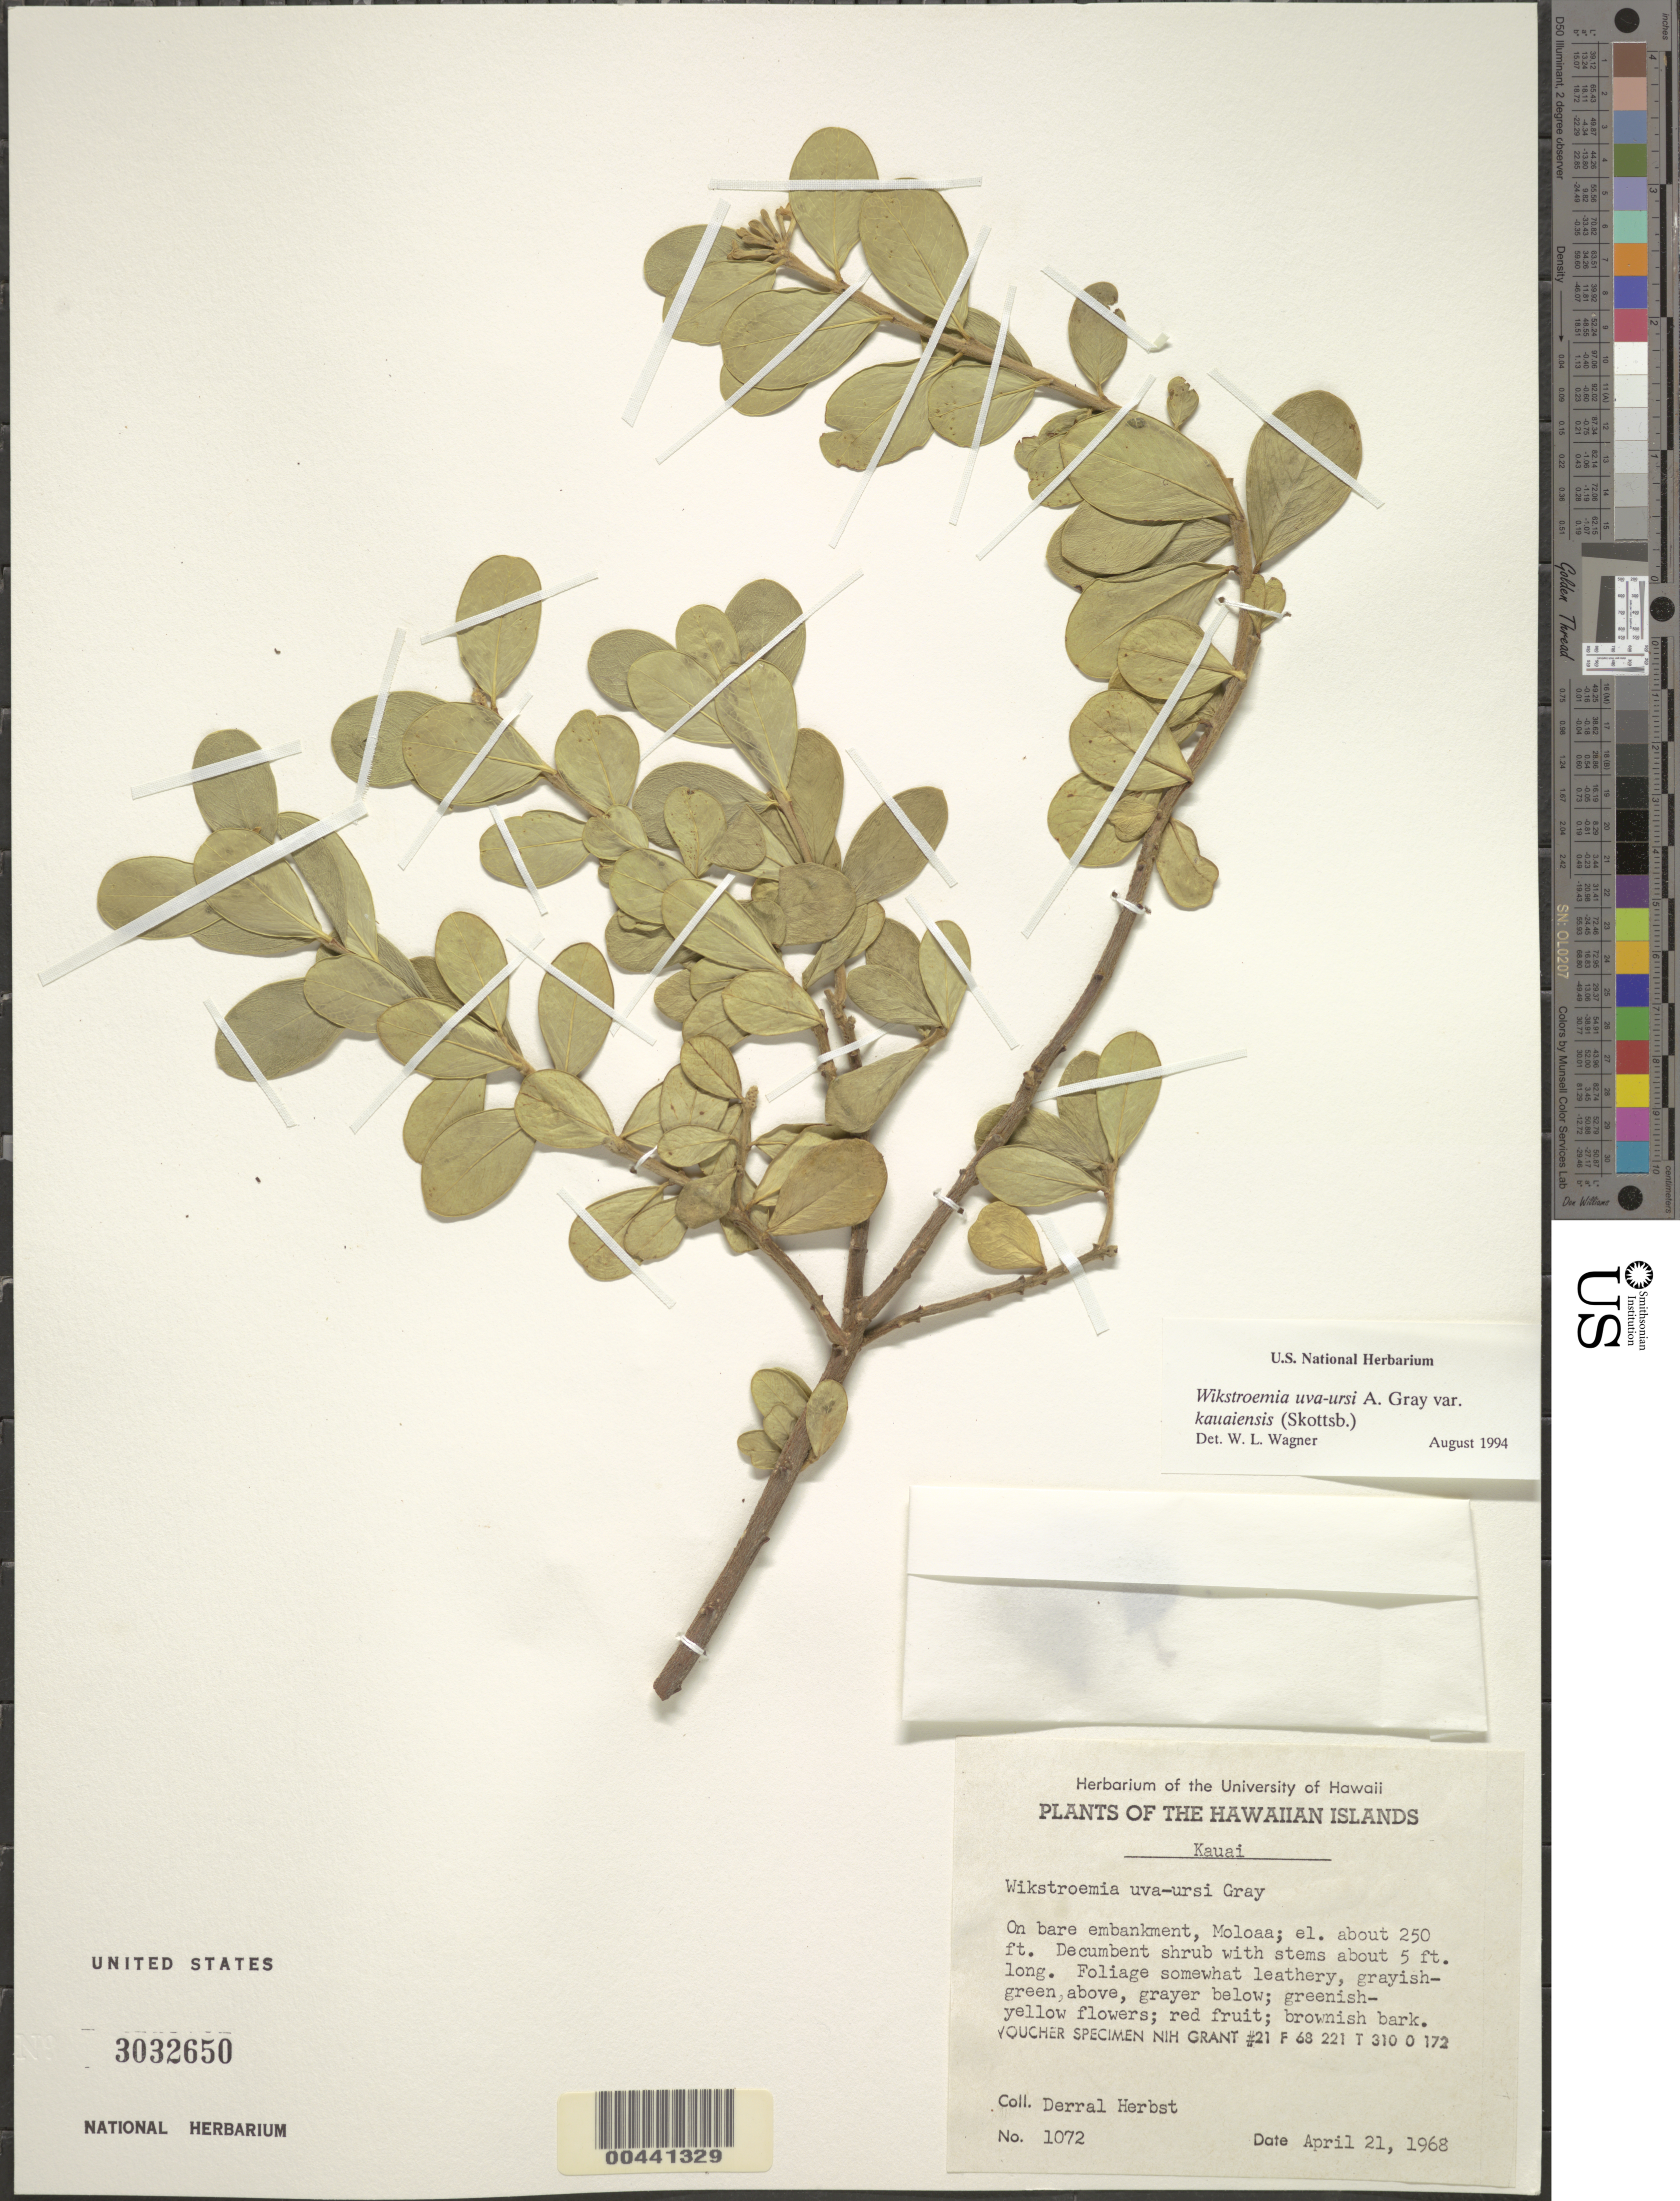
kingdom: Plantae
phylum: Tracheophyta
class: Magnoliopsida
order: Malvales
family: Thymelaeaceae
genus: Wikstroemia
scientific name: Wikstroemia uva-ursi var. kauaiensis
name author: Skottsb.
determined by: Wagner, W. L., (BOT), Smithsonian Institution - National Museum of Natural History (UNITED STATES)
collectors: D. R. Herbst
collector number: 1072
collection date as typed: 21 Apr 1968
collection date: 1968-04-21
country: United States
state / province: Hawaii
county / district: Kauai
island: Kaua'i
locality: Moloaa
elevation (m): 76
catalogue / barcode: US 3032650